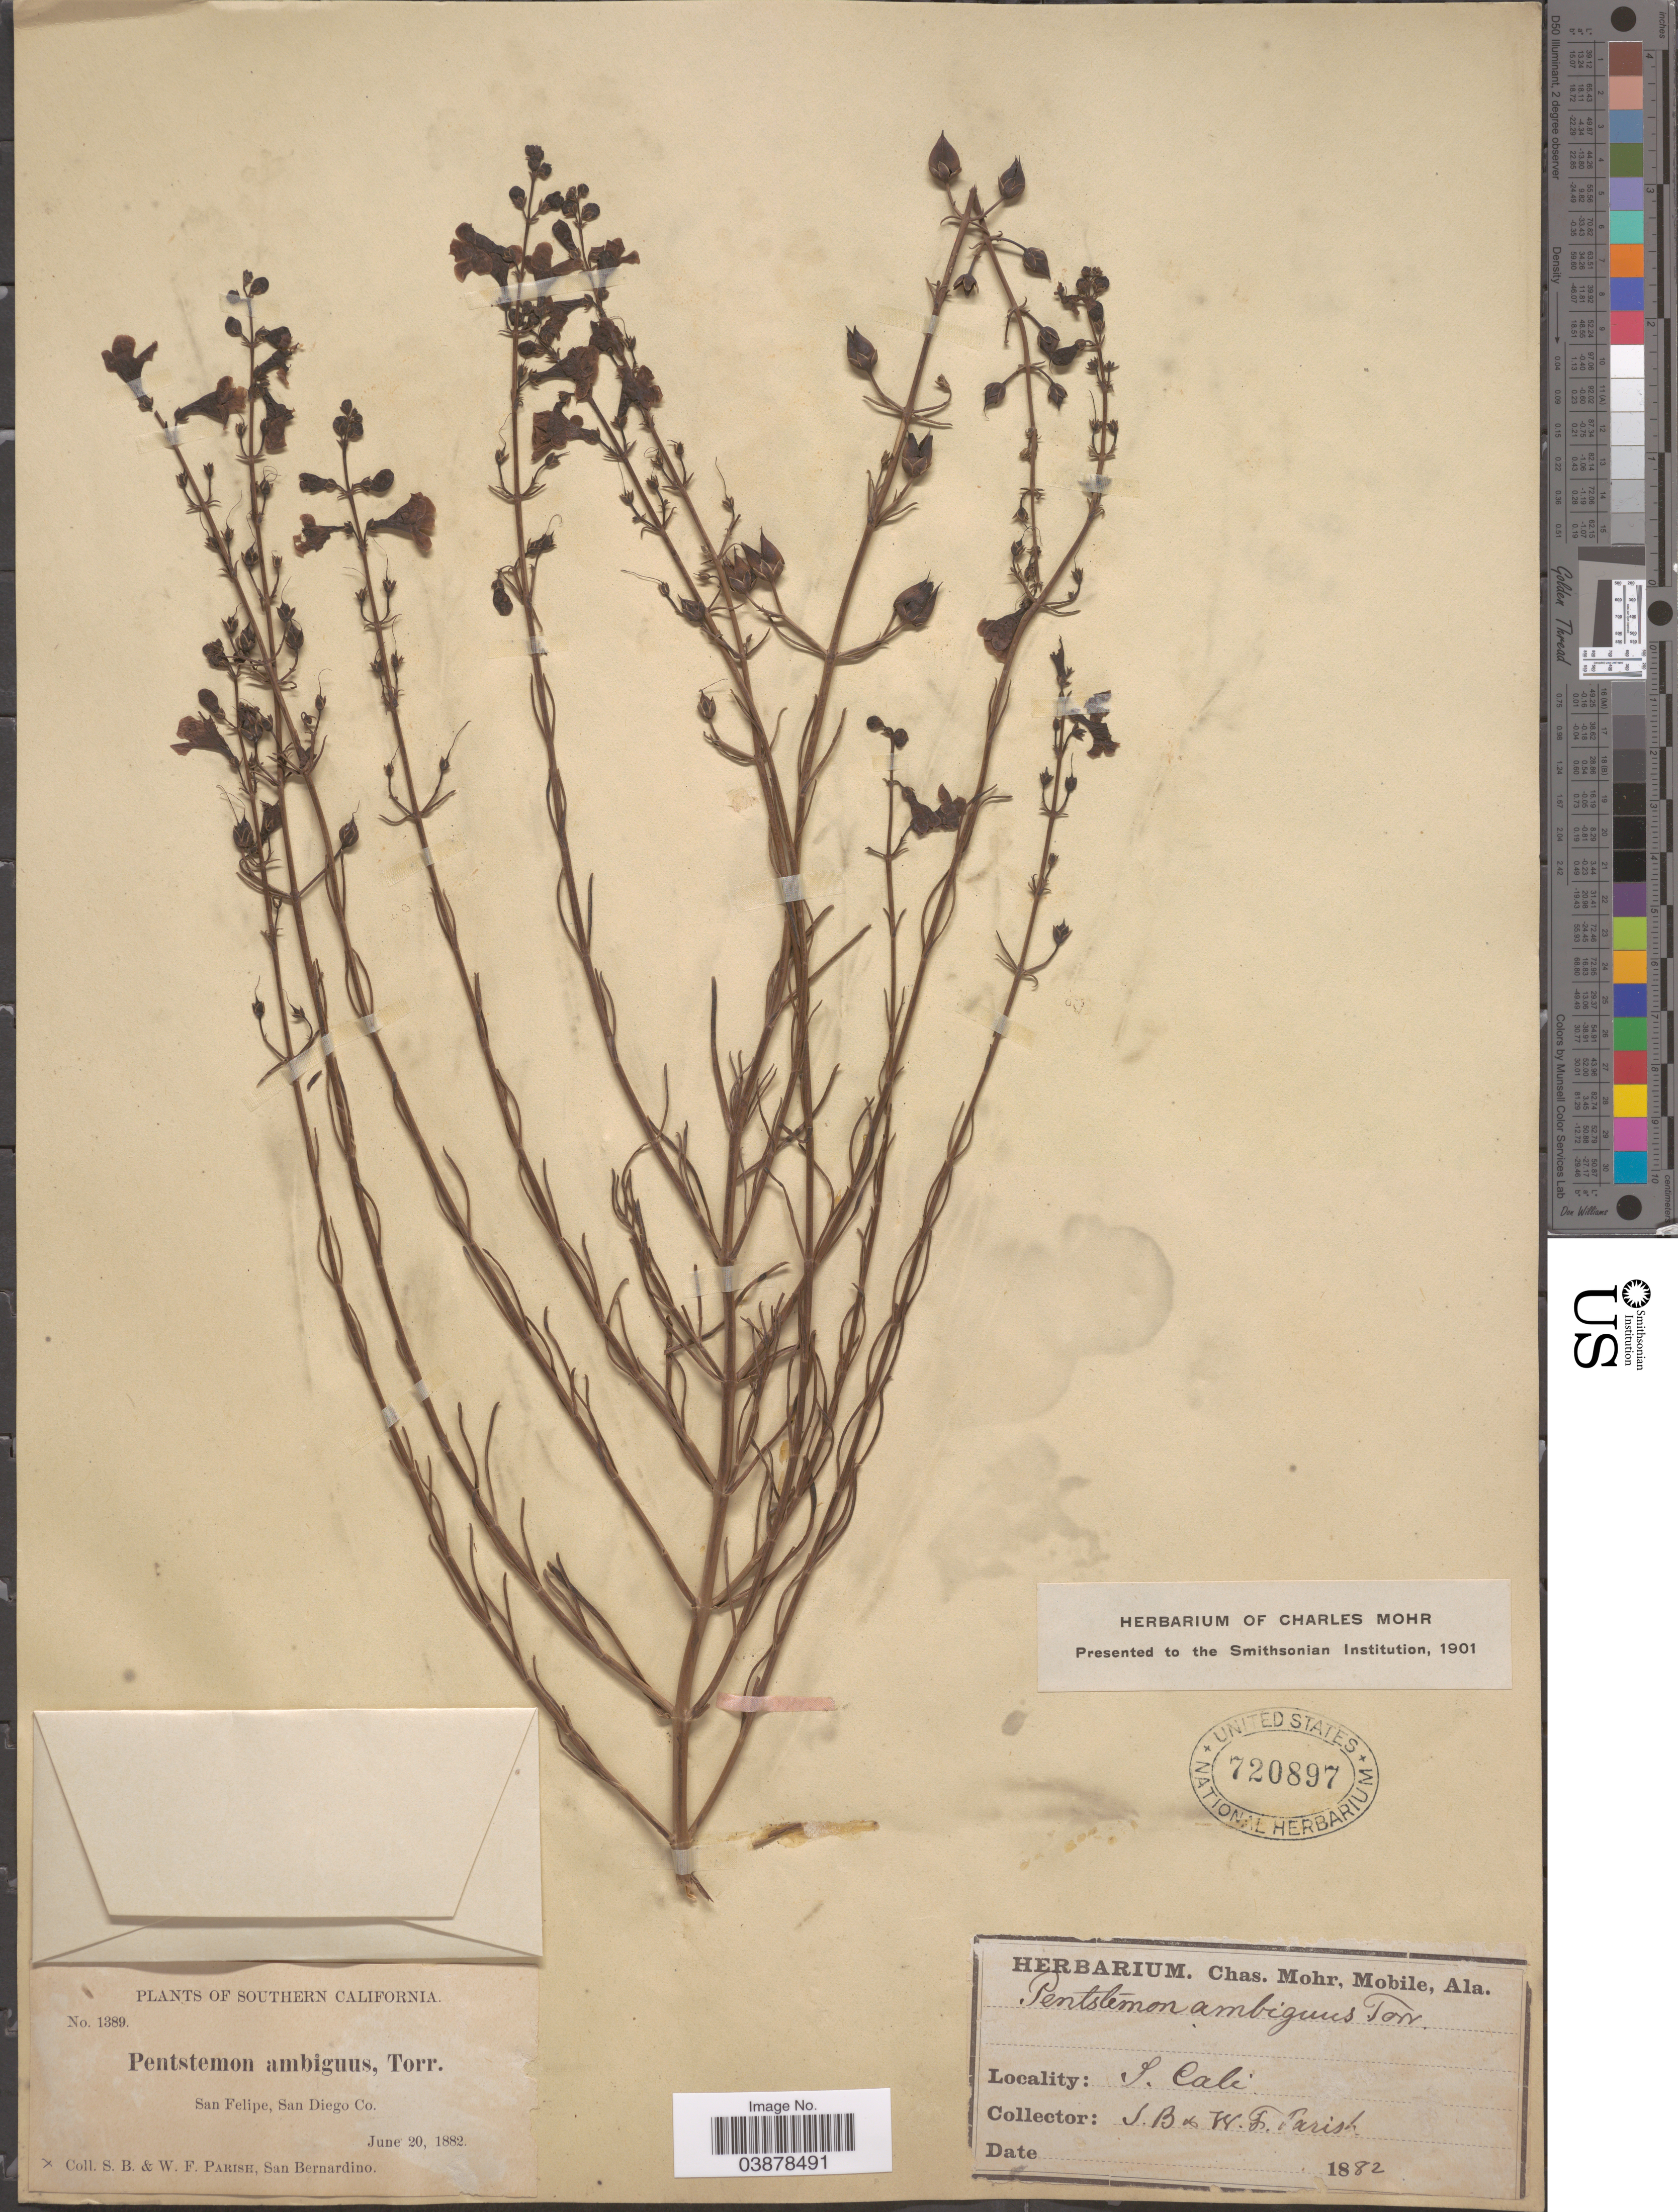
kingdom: Plantae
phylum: Tracheophyta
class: Magnoliopsida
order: Lamiales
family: Plantaginaceae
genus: Penstemon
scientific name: Penstemon thurberi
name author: Torr.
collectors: S. B. Parish & W. F. Parish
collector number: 1389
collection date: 1882-06-20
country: United States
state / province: California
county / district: San Diego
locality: Southern California. San Felipe, San Diego Co.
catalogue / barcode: US 720897